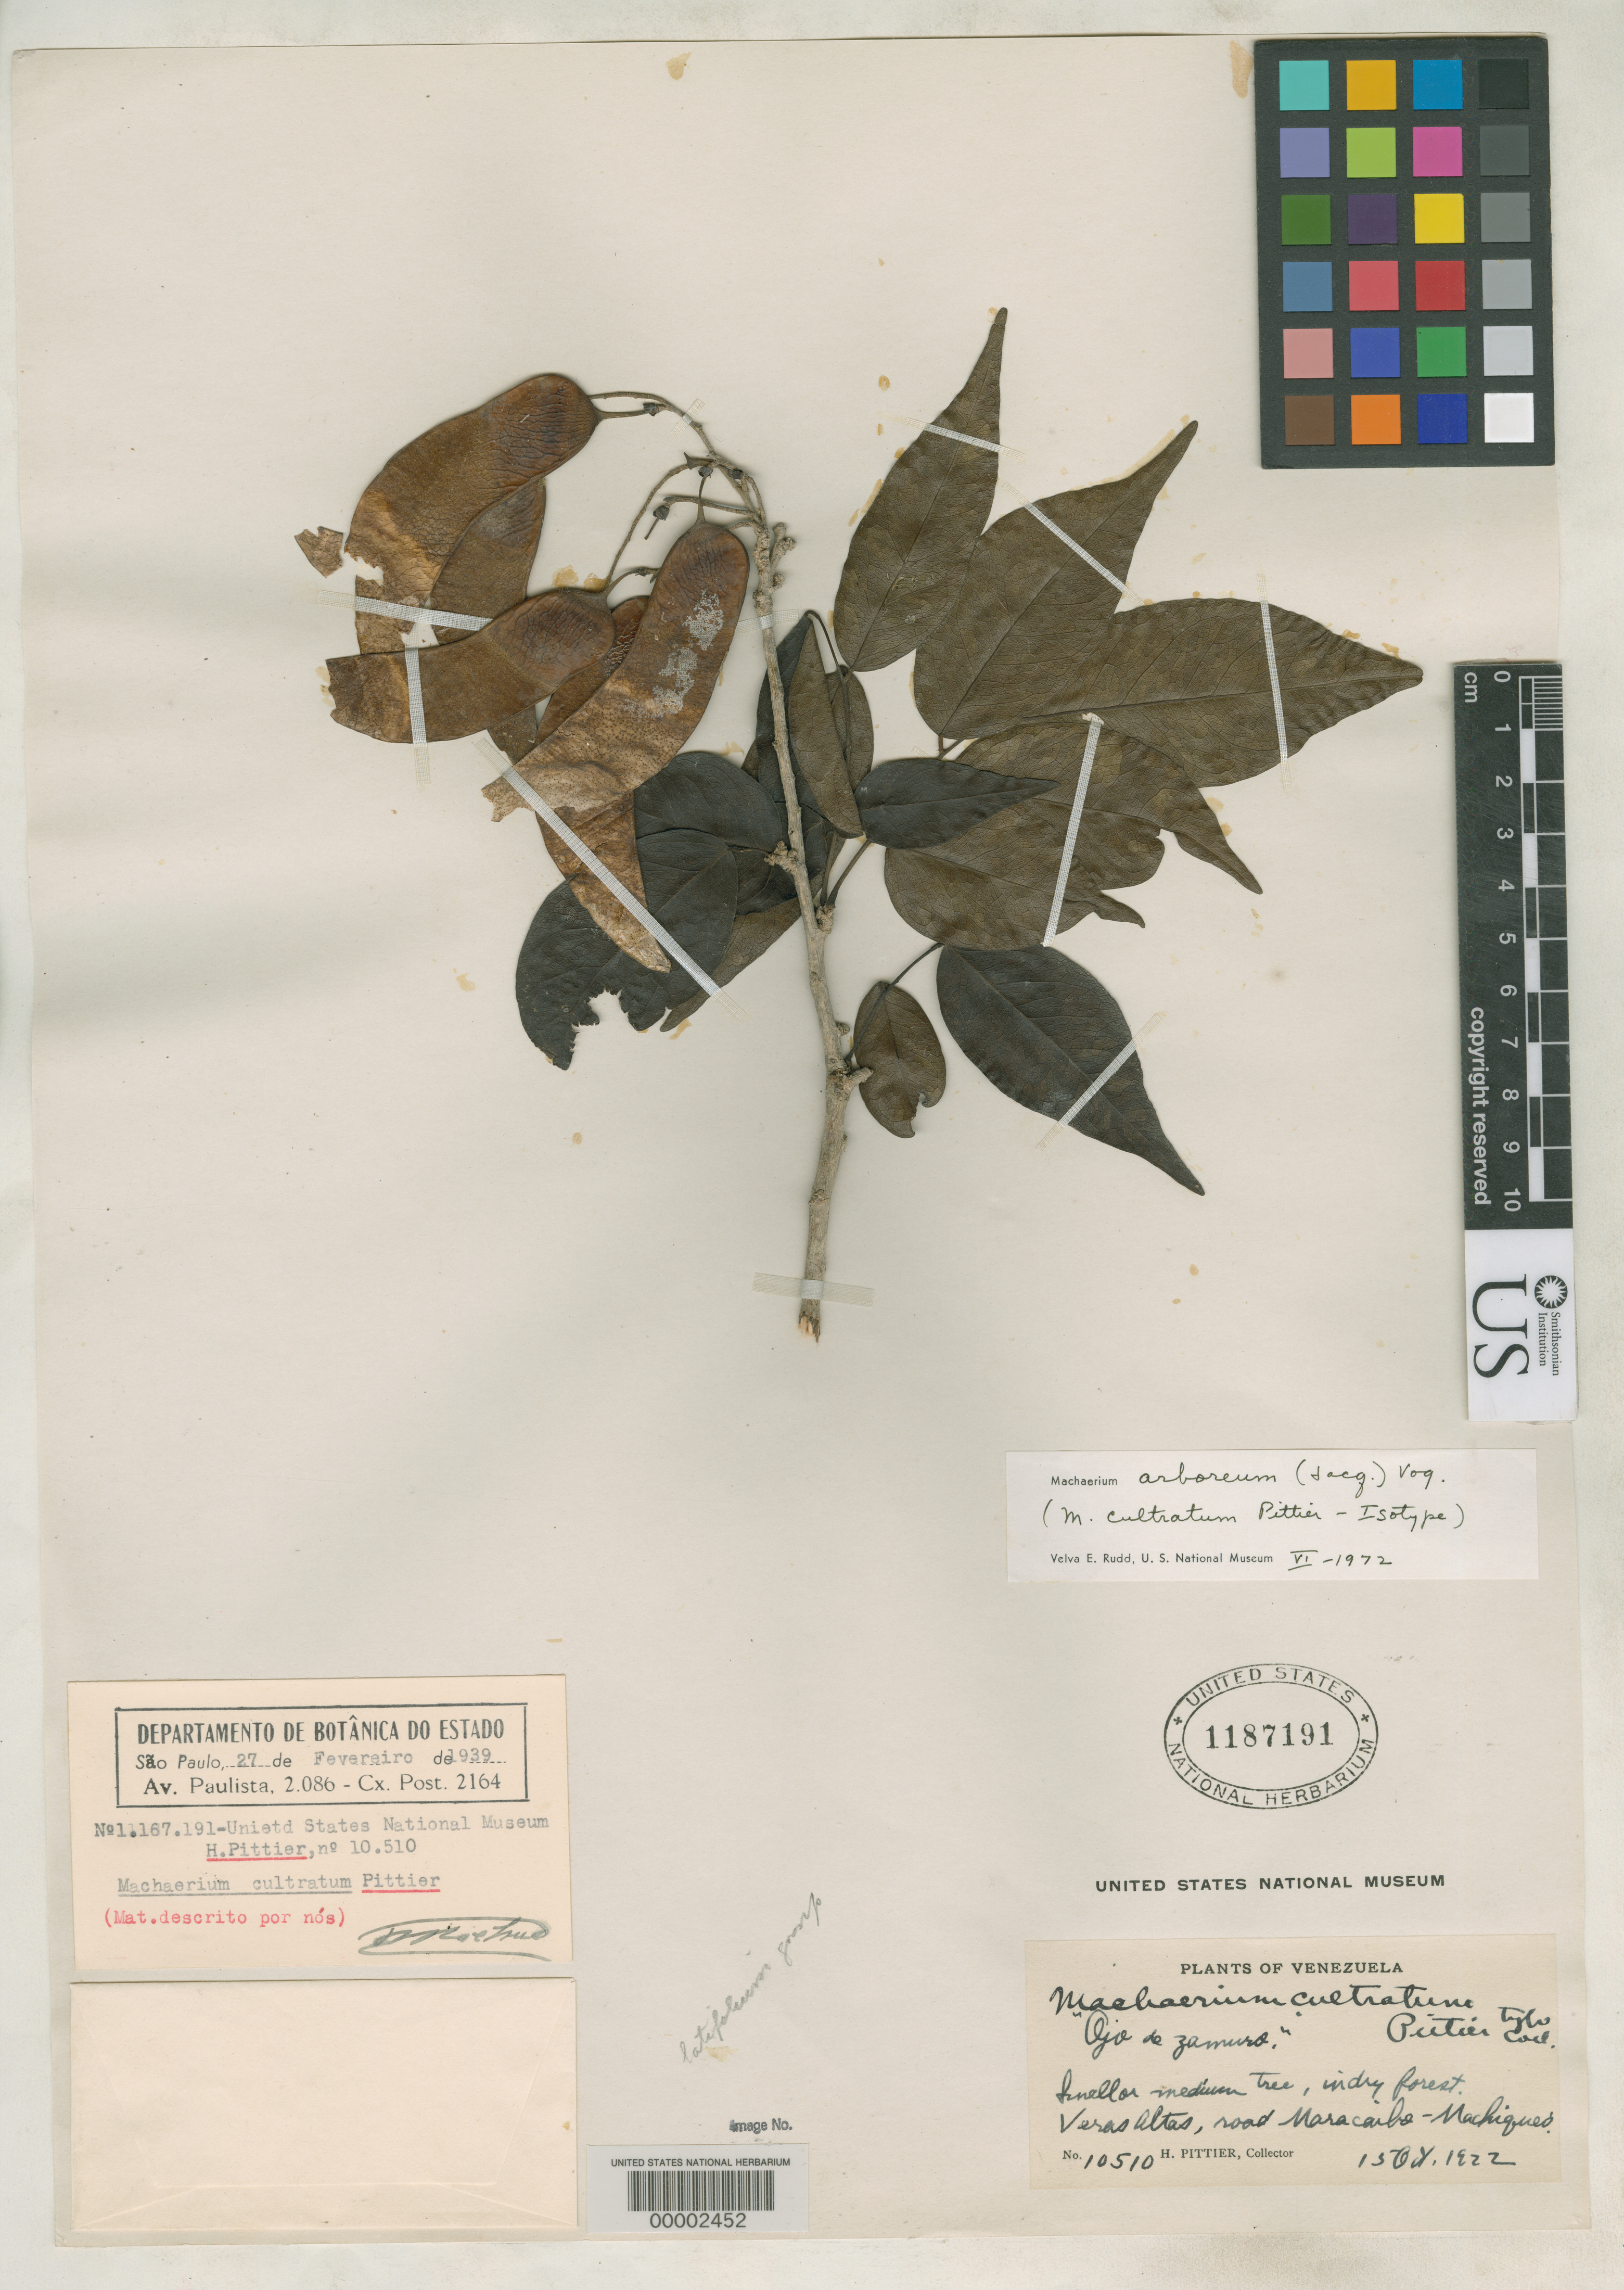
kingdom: Plantae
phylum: Tracheophyta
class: Magnoliopsida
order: Fabales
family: Fabaceae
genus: Machaerium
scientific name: Machaerium cultratum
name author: Pittier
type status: Isotype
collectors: H. F. Pittier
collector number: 10510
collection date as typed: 15 Oct 1922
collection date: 1922-10-15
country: Venezuela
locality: Veras Altas, between Maracaibo and Machiques.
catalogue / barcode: US 1187191